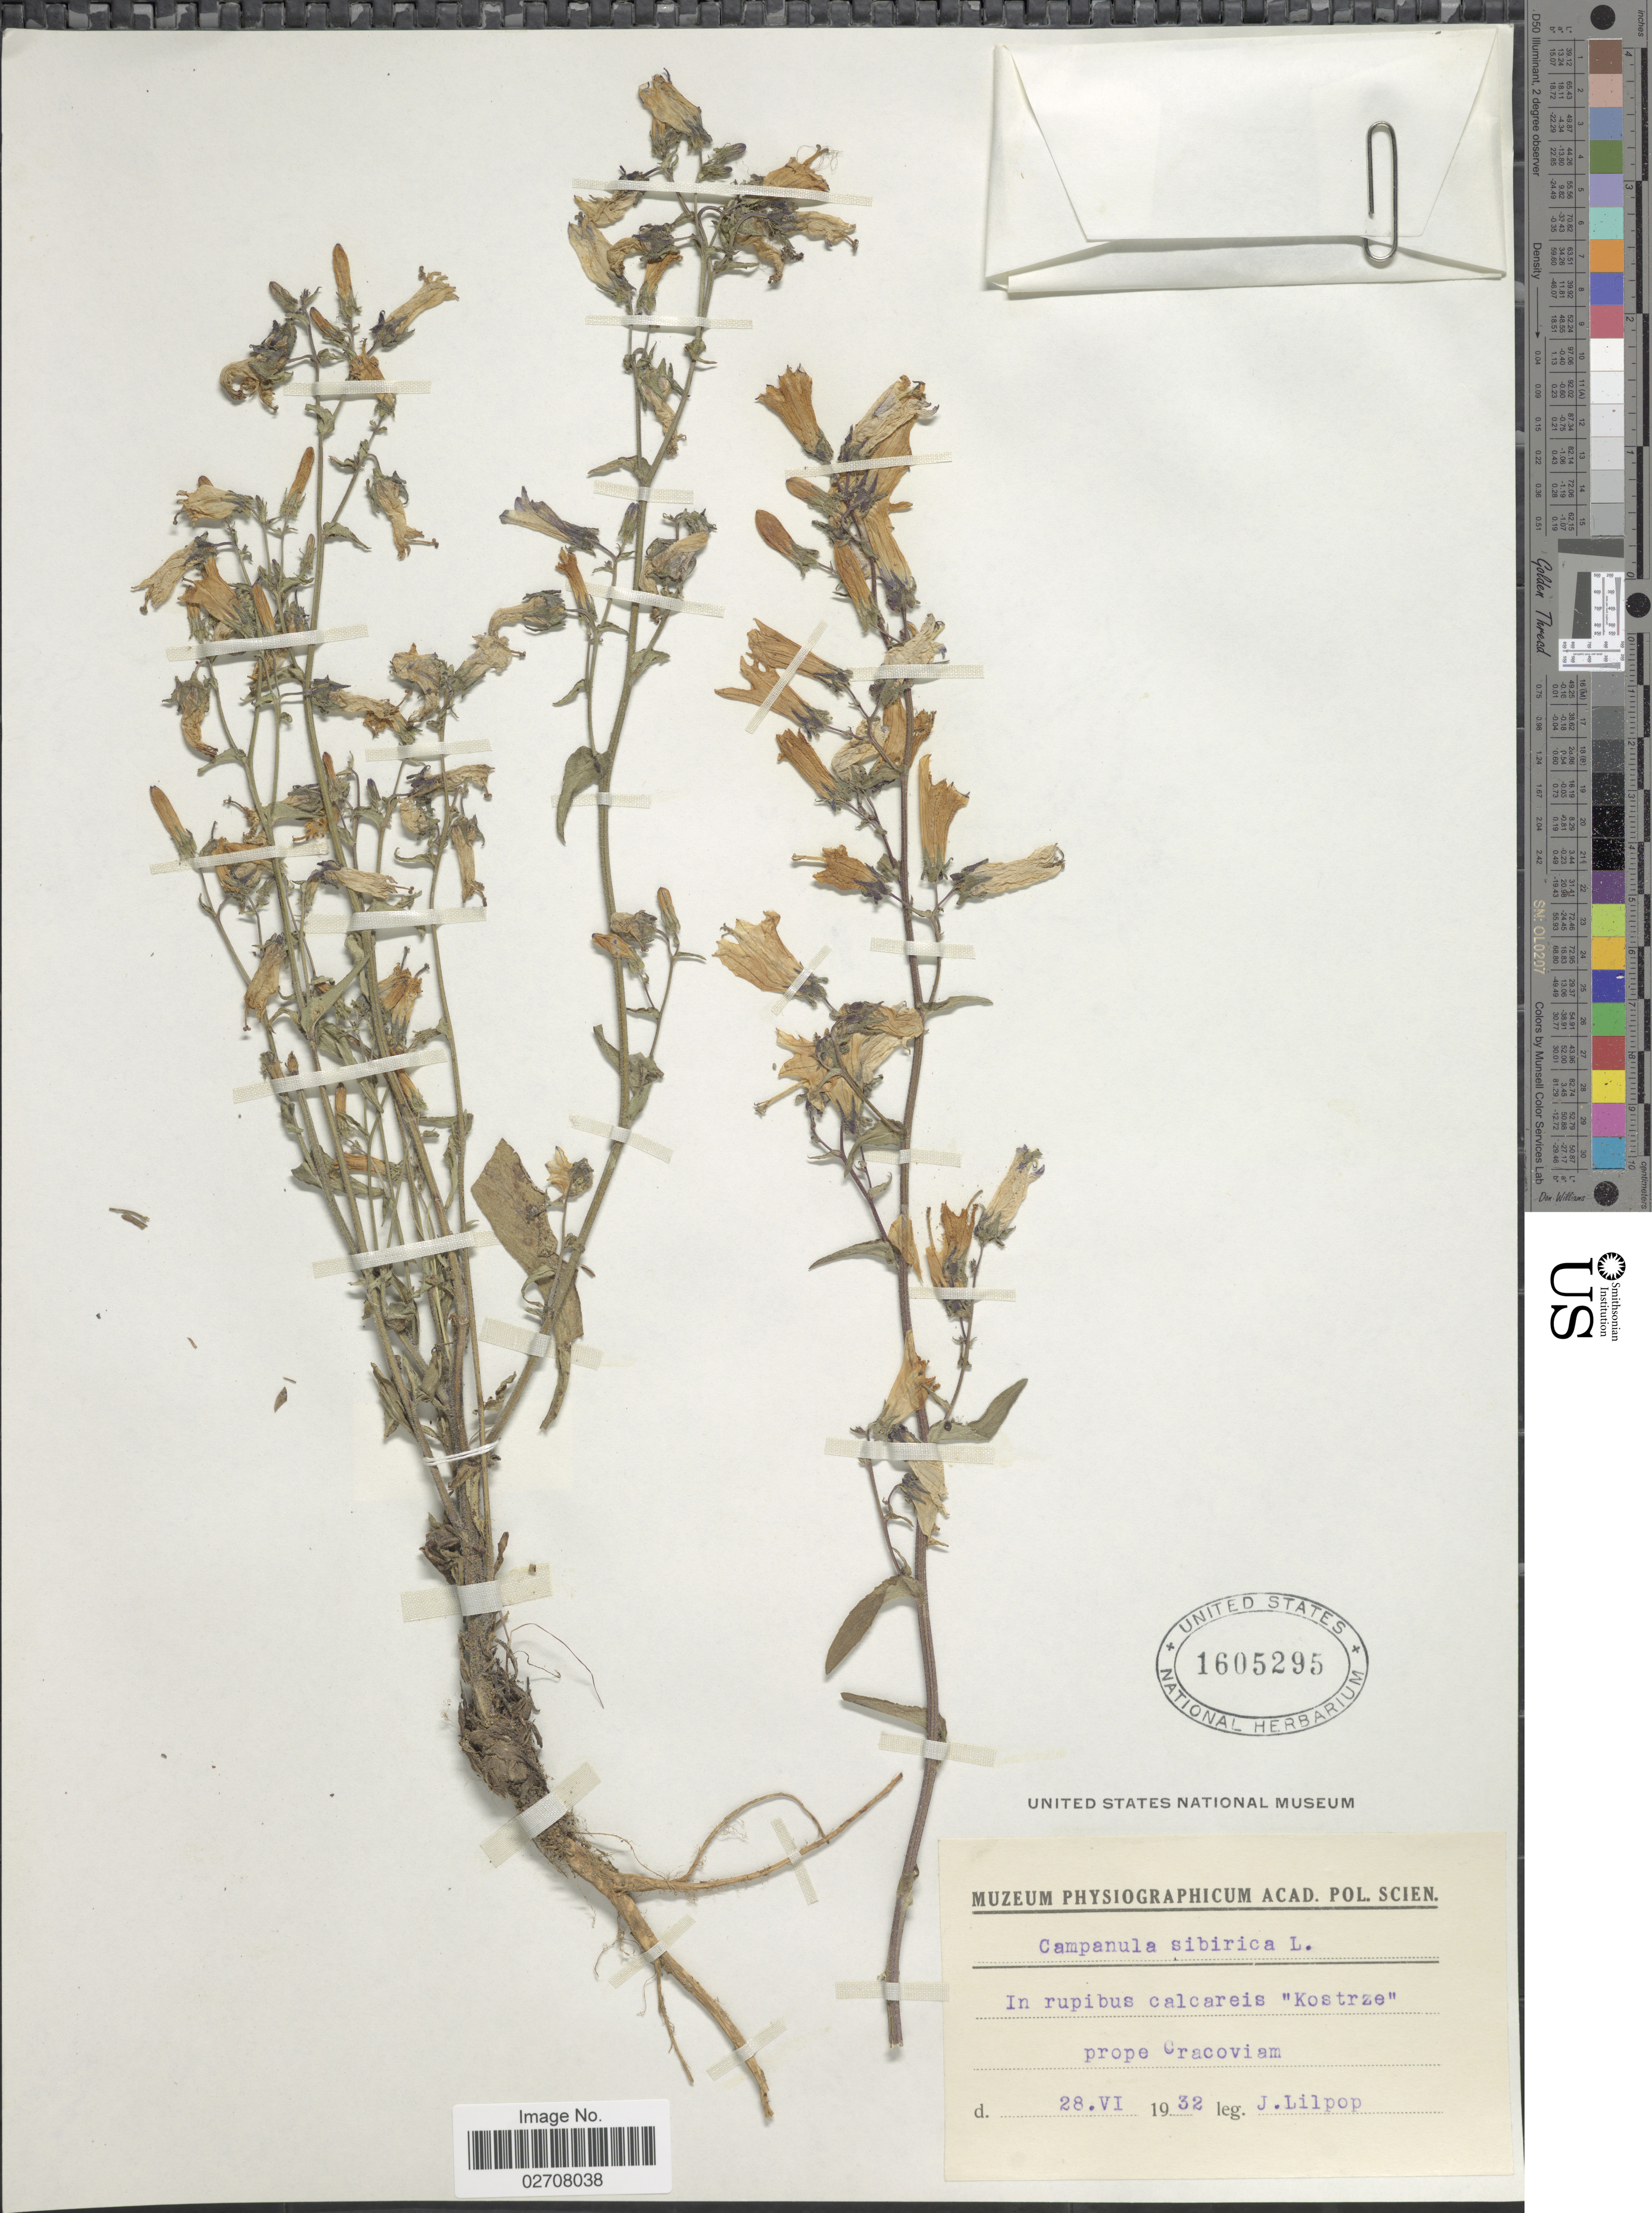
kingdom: Plantae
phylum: Tracheophyta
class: Magnoliopsida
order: Asterales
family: Campanulaceae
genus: Campanula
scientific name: Campanula sibirica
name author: L.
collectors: J. Lilpop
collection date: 1932-06-28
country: Poland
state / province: Malopolskie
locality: In rupisbus calcareis "Kostrze" prope Cracoviam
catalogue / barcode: US 1605295